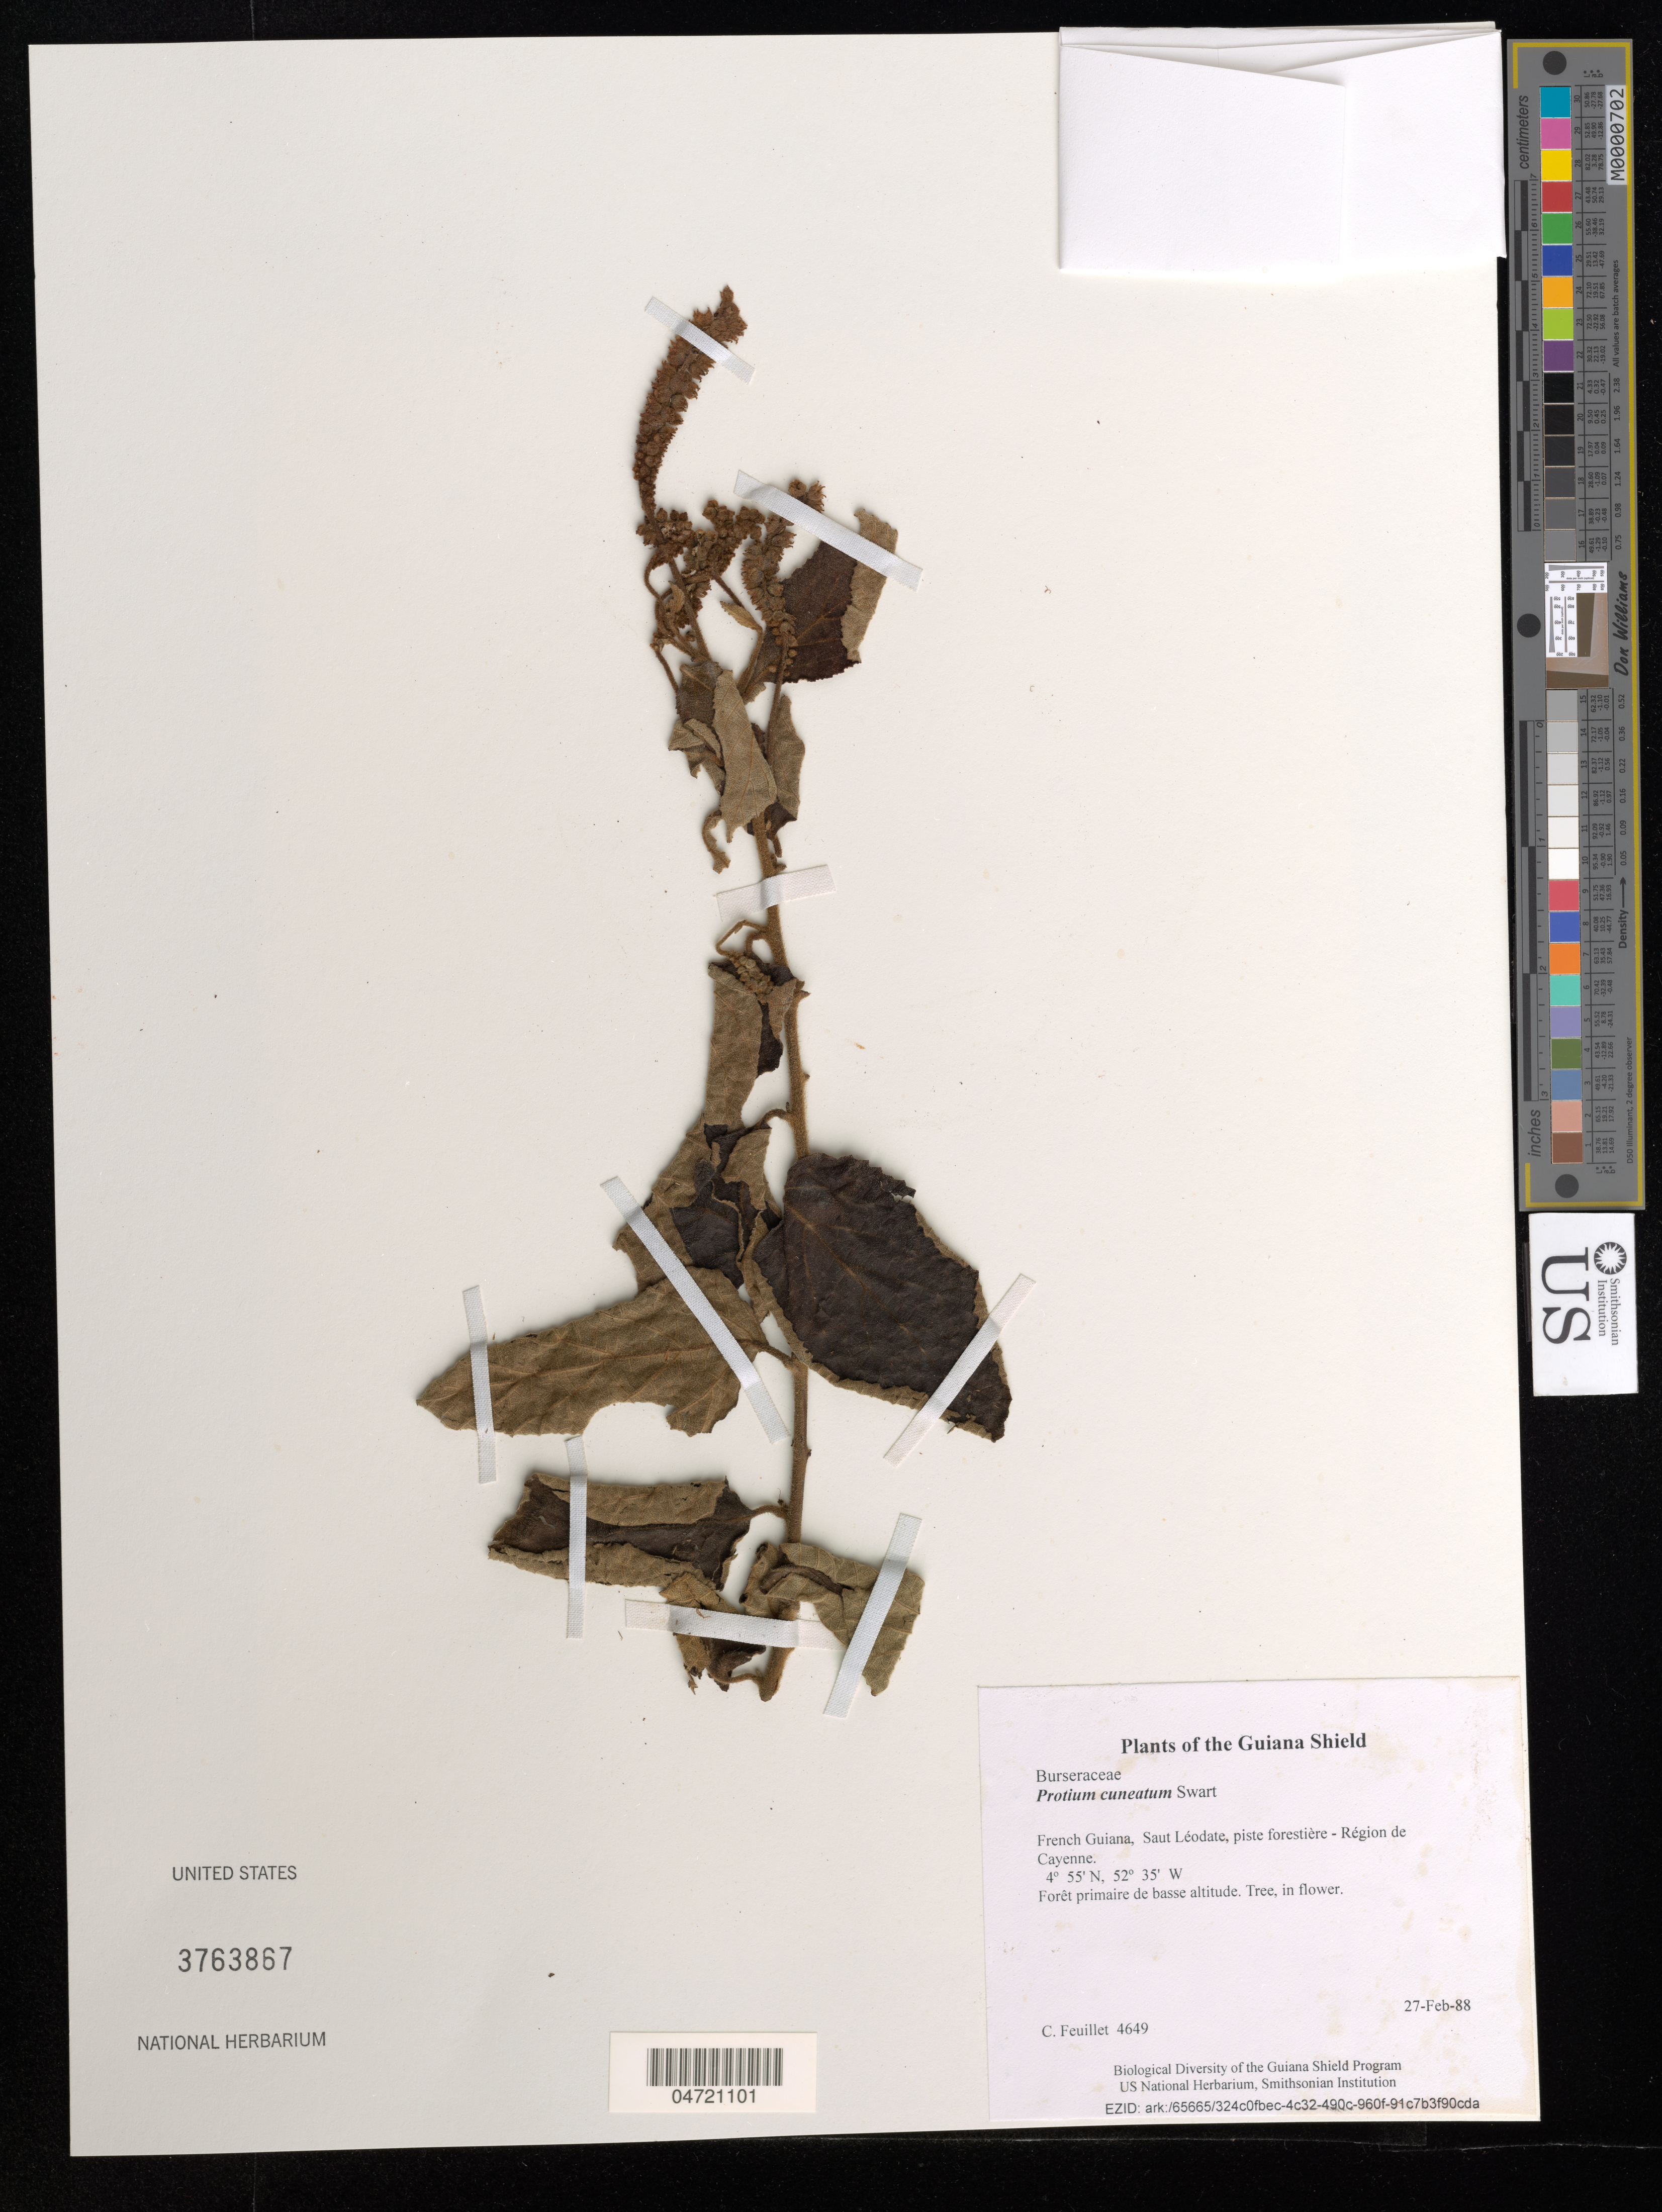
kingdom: Plantae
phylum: Tracheophyta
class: Magnoliopsida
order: Sapindales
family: Burseraceae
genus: Protium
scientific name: Protium cuneatum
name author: Swart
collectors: C. Feuillet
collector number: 4649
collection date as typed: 27 Feb1988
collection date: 1988-02-27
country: French Guiana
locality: Saut Léodate, piste forestière - Région de Cayenne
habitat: Forêt primaire de basse altitude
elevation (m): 50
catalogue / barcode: US 3763867